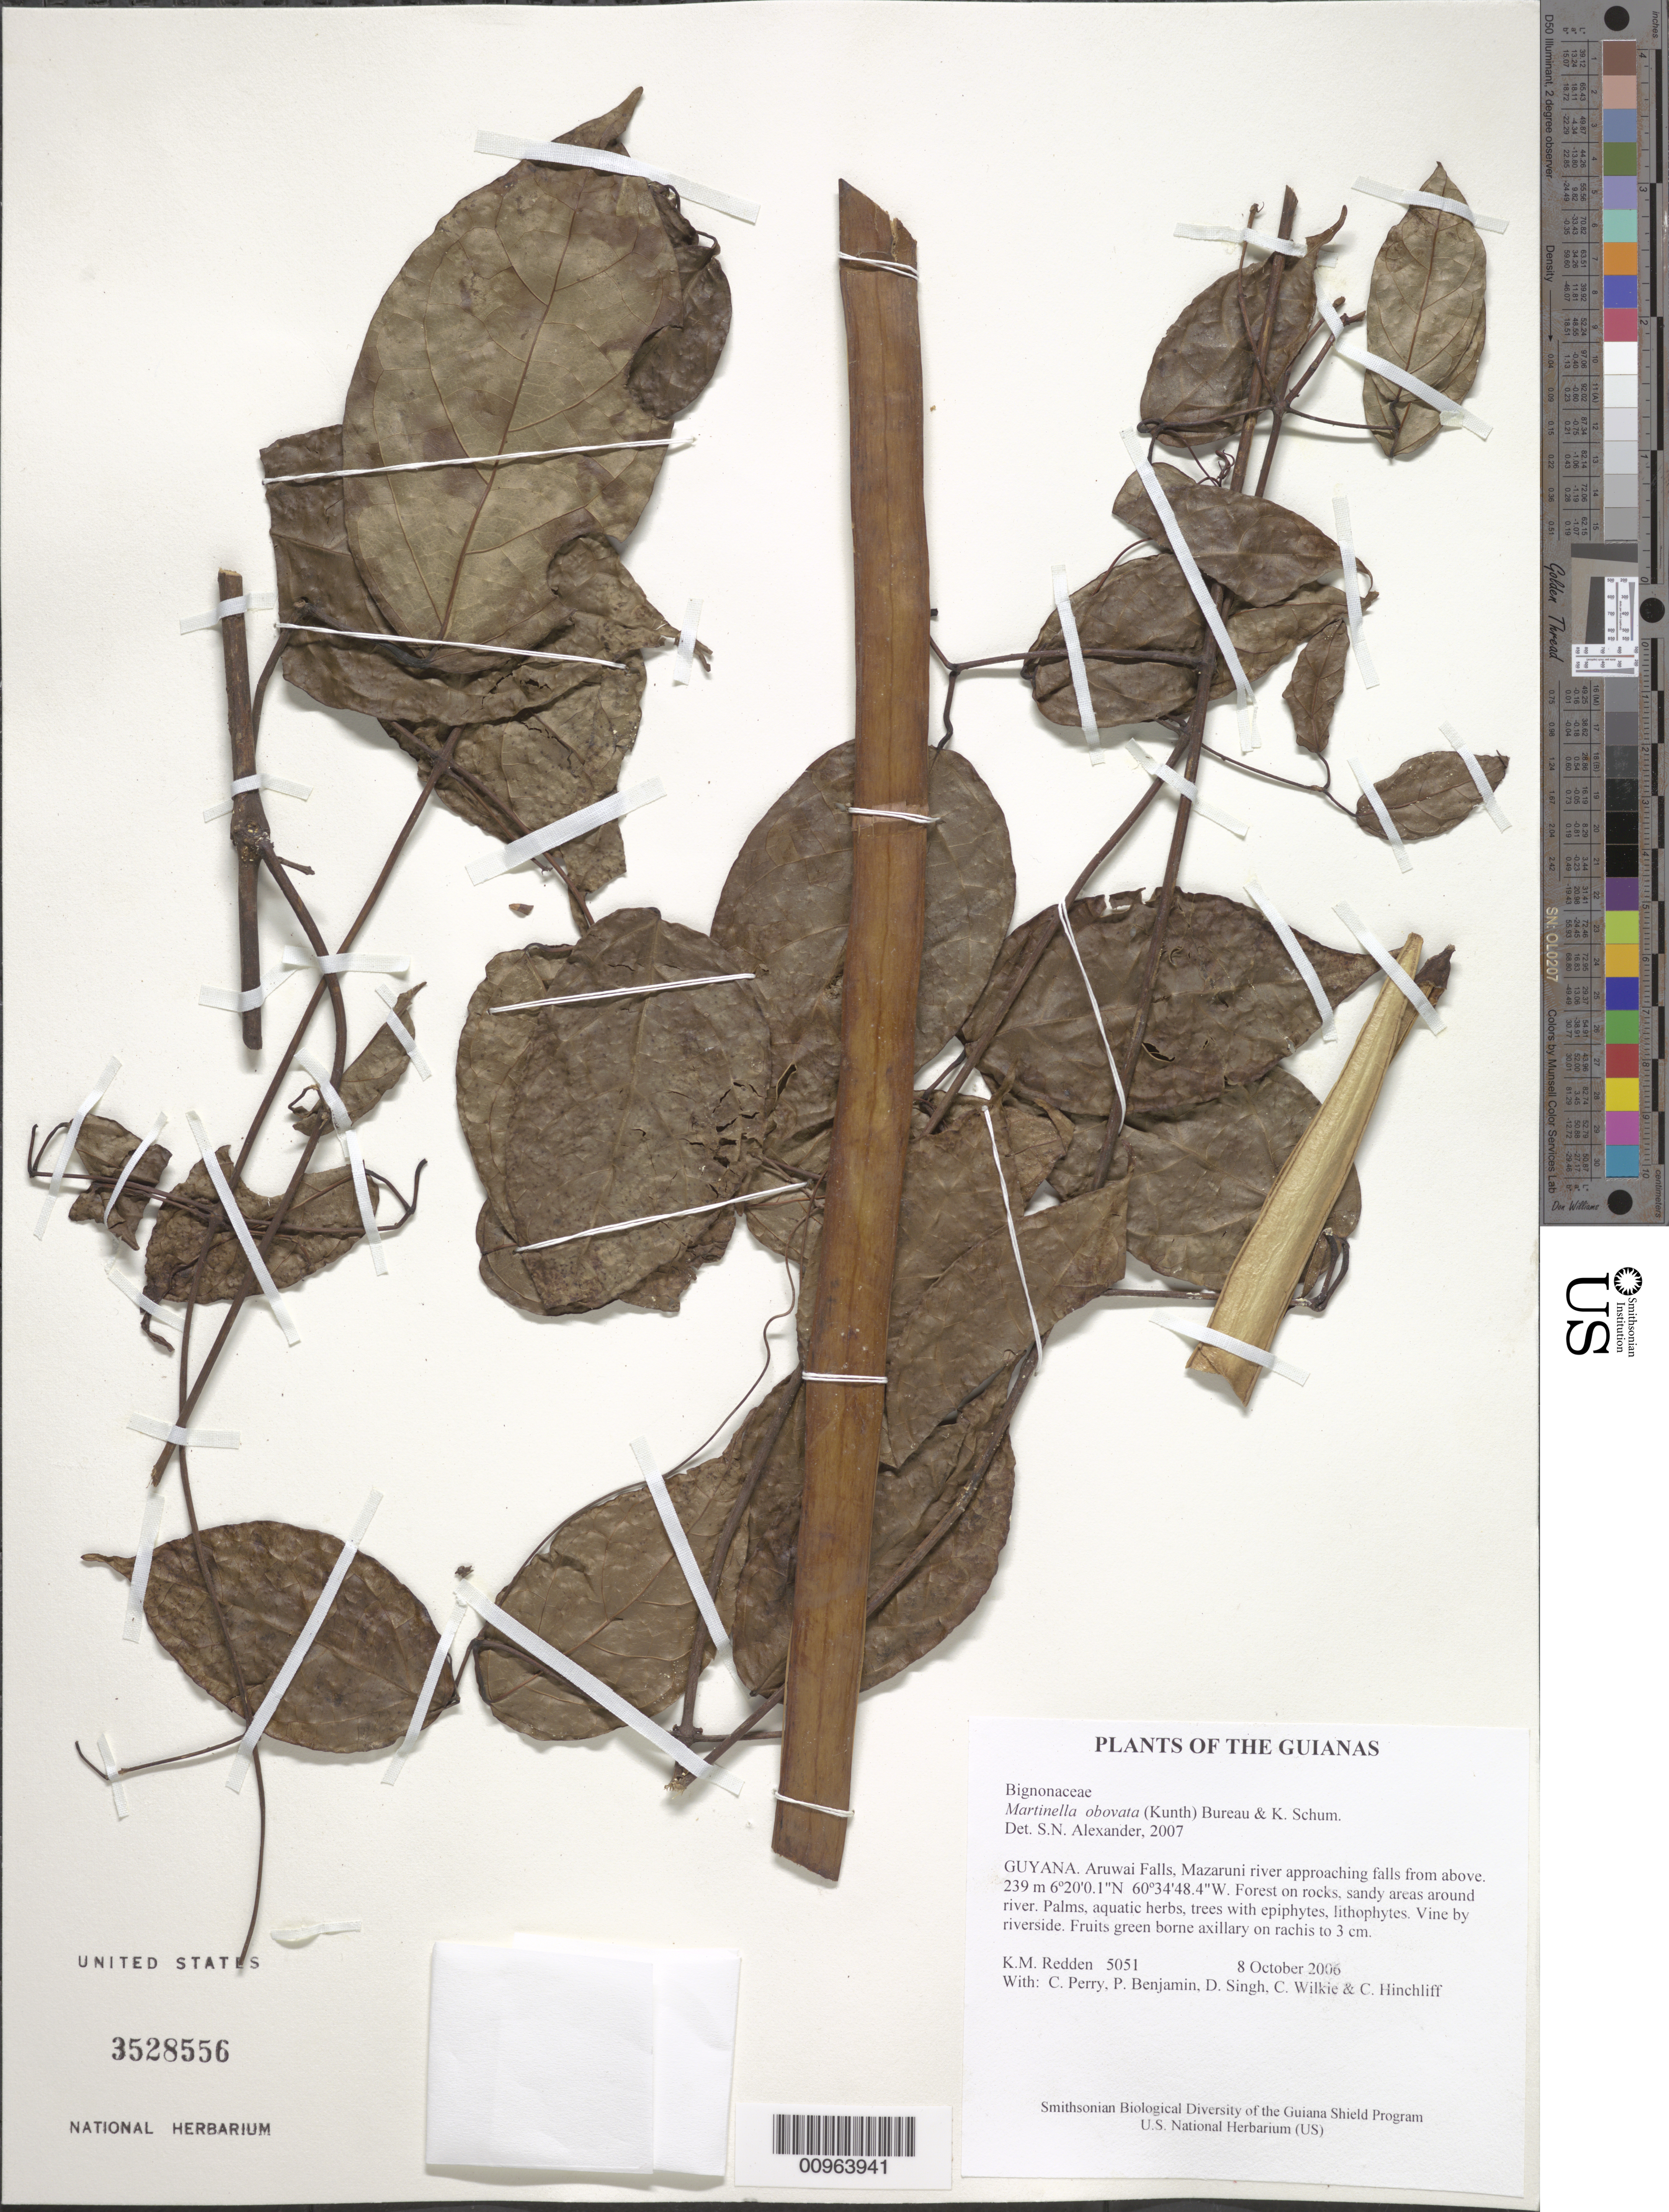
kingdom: Plantae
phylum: Tracheophyta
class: Magnoliopsida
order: Lamiales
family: Bignoniaceae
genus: Martinella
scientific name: Martinella obovata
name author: (Kunth) Bureau & K. Schum.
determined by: Alexander, S. N.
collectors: K. M. Redden, C. Perry, P. Benjamin, D. Singh, C. Wilkie & C. E. Hinchliff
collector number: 5051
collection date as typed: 8 October 2006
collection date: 2006-10-08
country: Guyana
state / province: Cuyuni-Mazaruni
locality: Arawai Falls, Mazaruni river approaching falls from above.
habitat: Forest on rocks, sandy areas around river. Palms, aquatic herbs, trees with epiphytes, lithophytes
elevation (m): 239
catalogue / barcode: US 3528556